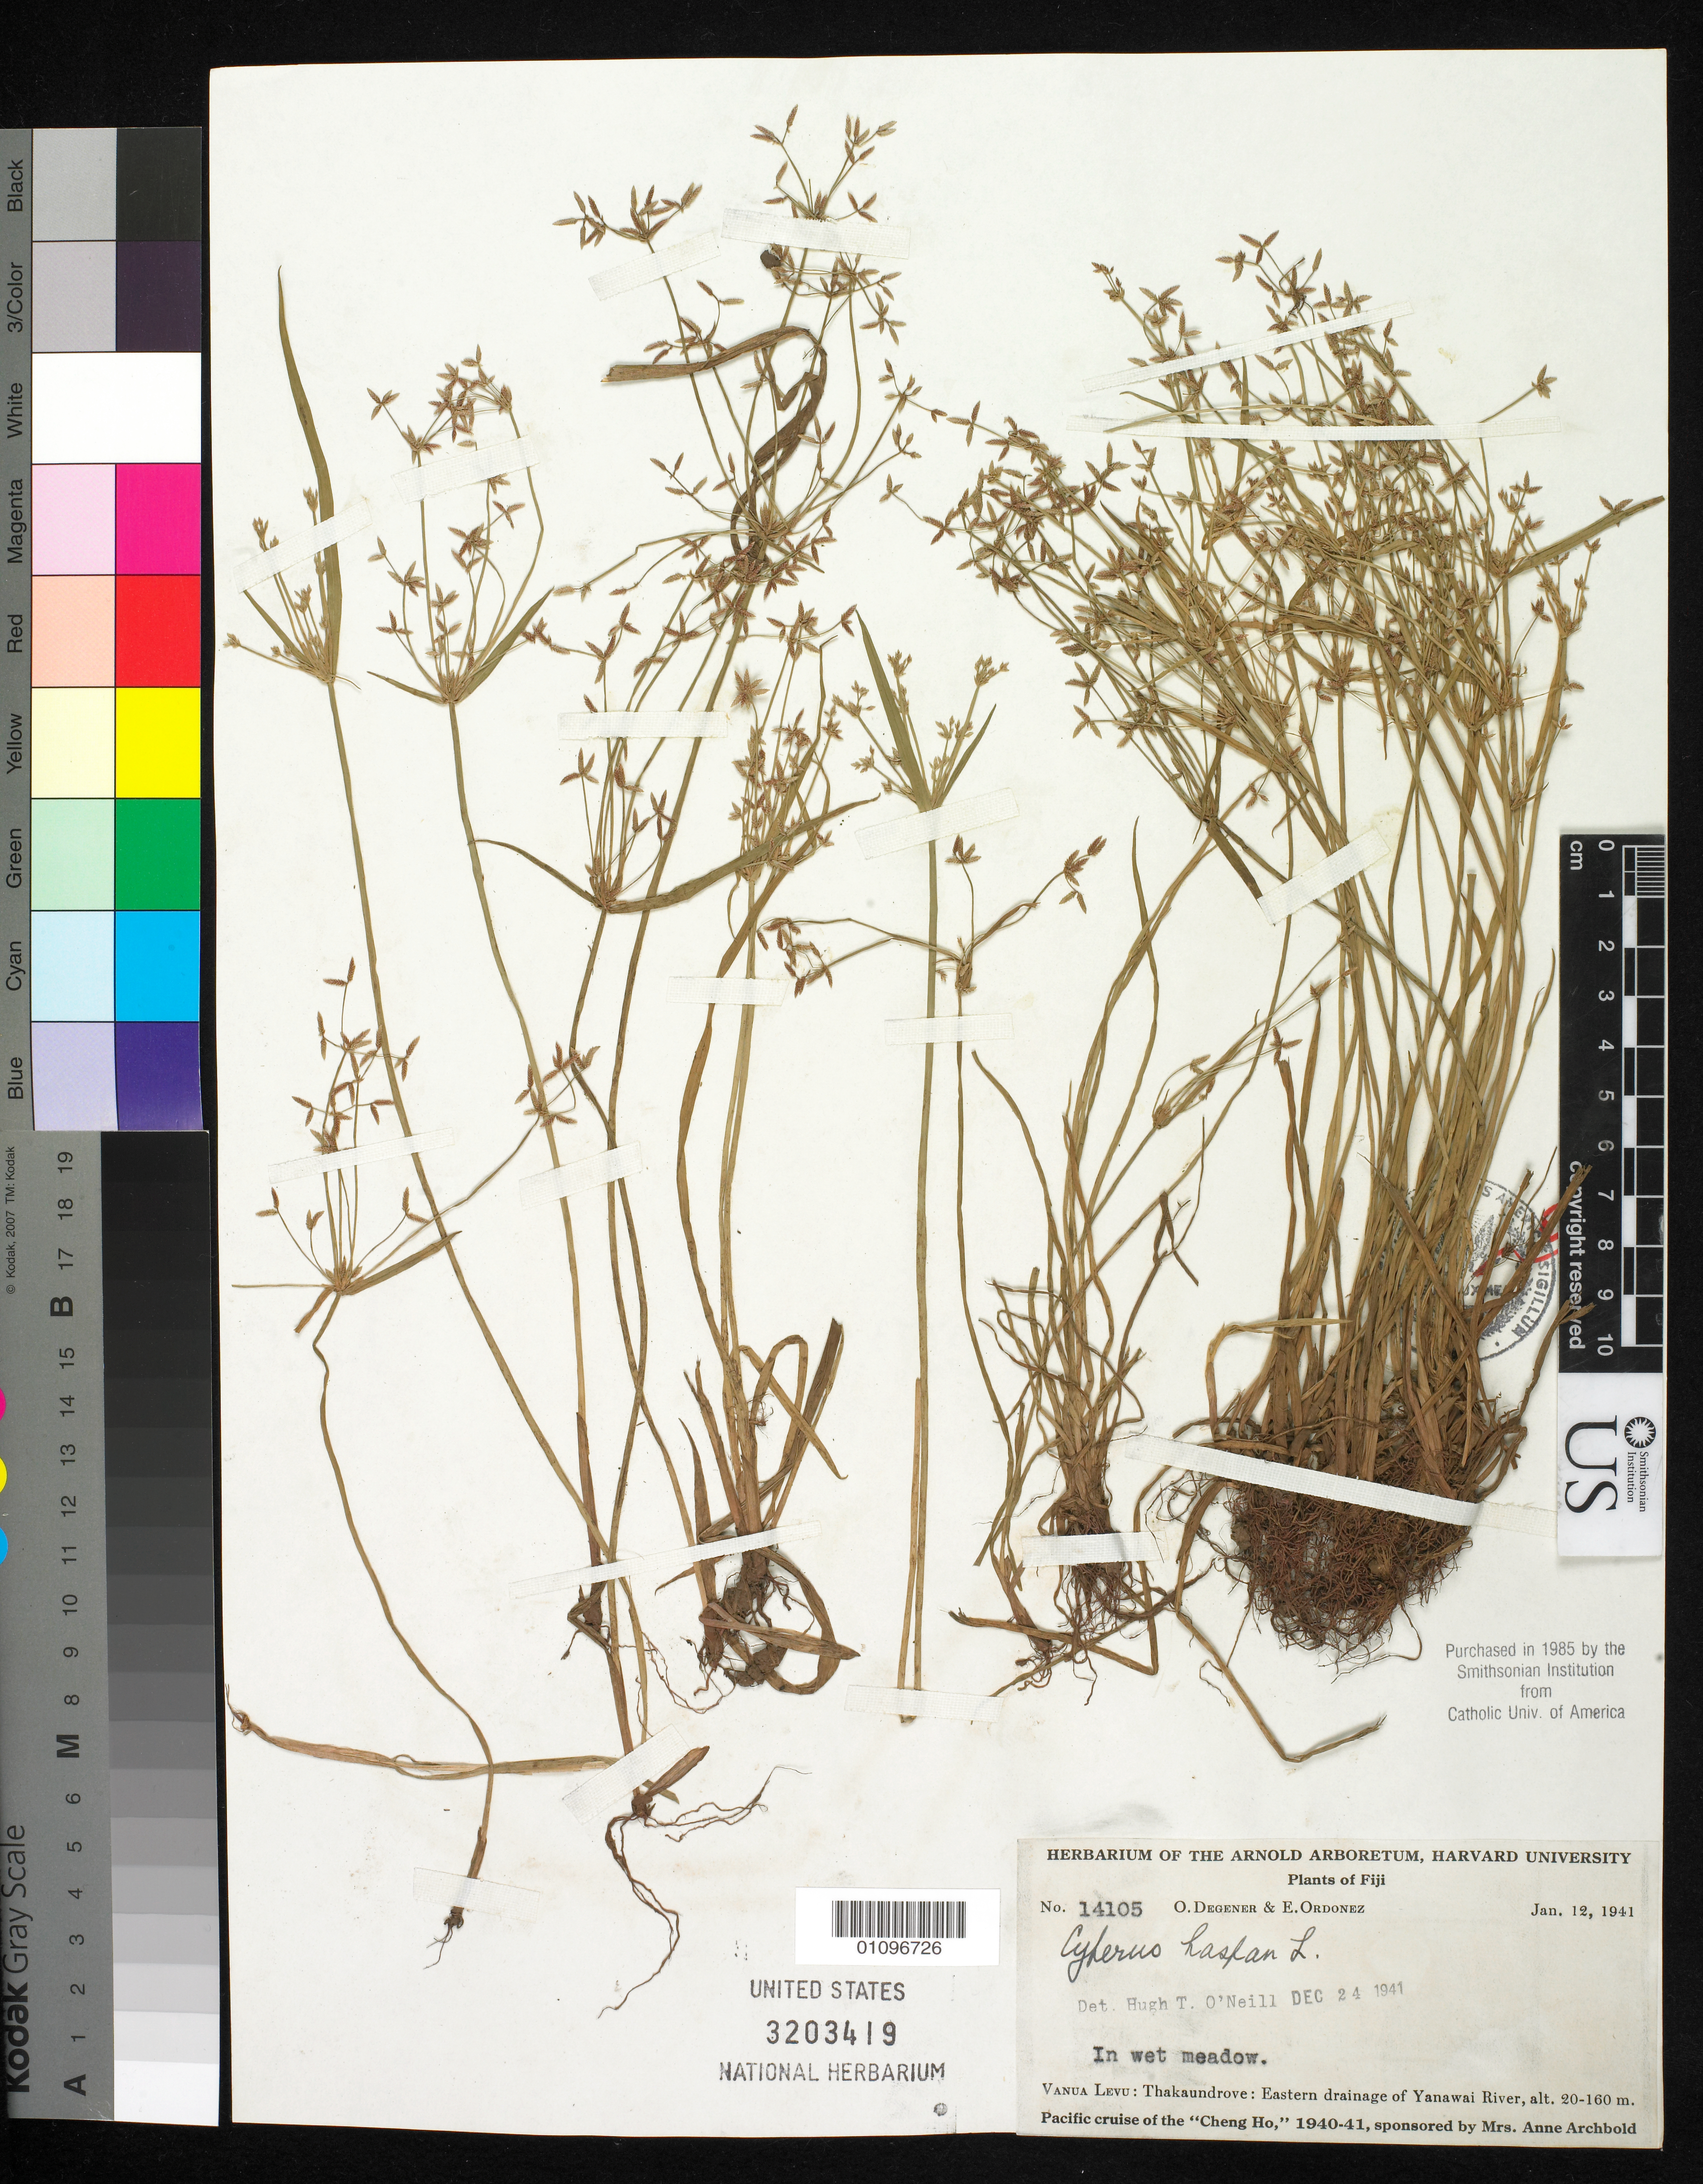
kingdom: Plantae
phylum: Tracheophyta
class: Liliopsida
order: Poales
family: Cyperaceae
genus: Cyperus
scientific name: Cyperus haspan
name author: L.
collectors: O. Degener & E. Ordonez.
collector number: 14105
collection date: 1941-01-12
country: Fiji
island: Vanua Levu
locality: Thakaudrove: Eastern drainage of Yanawai River.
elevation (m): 20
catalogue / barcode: US 3203419